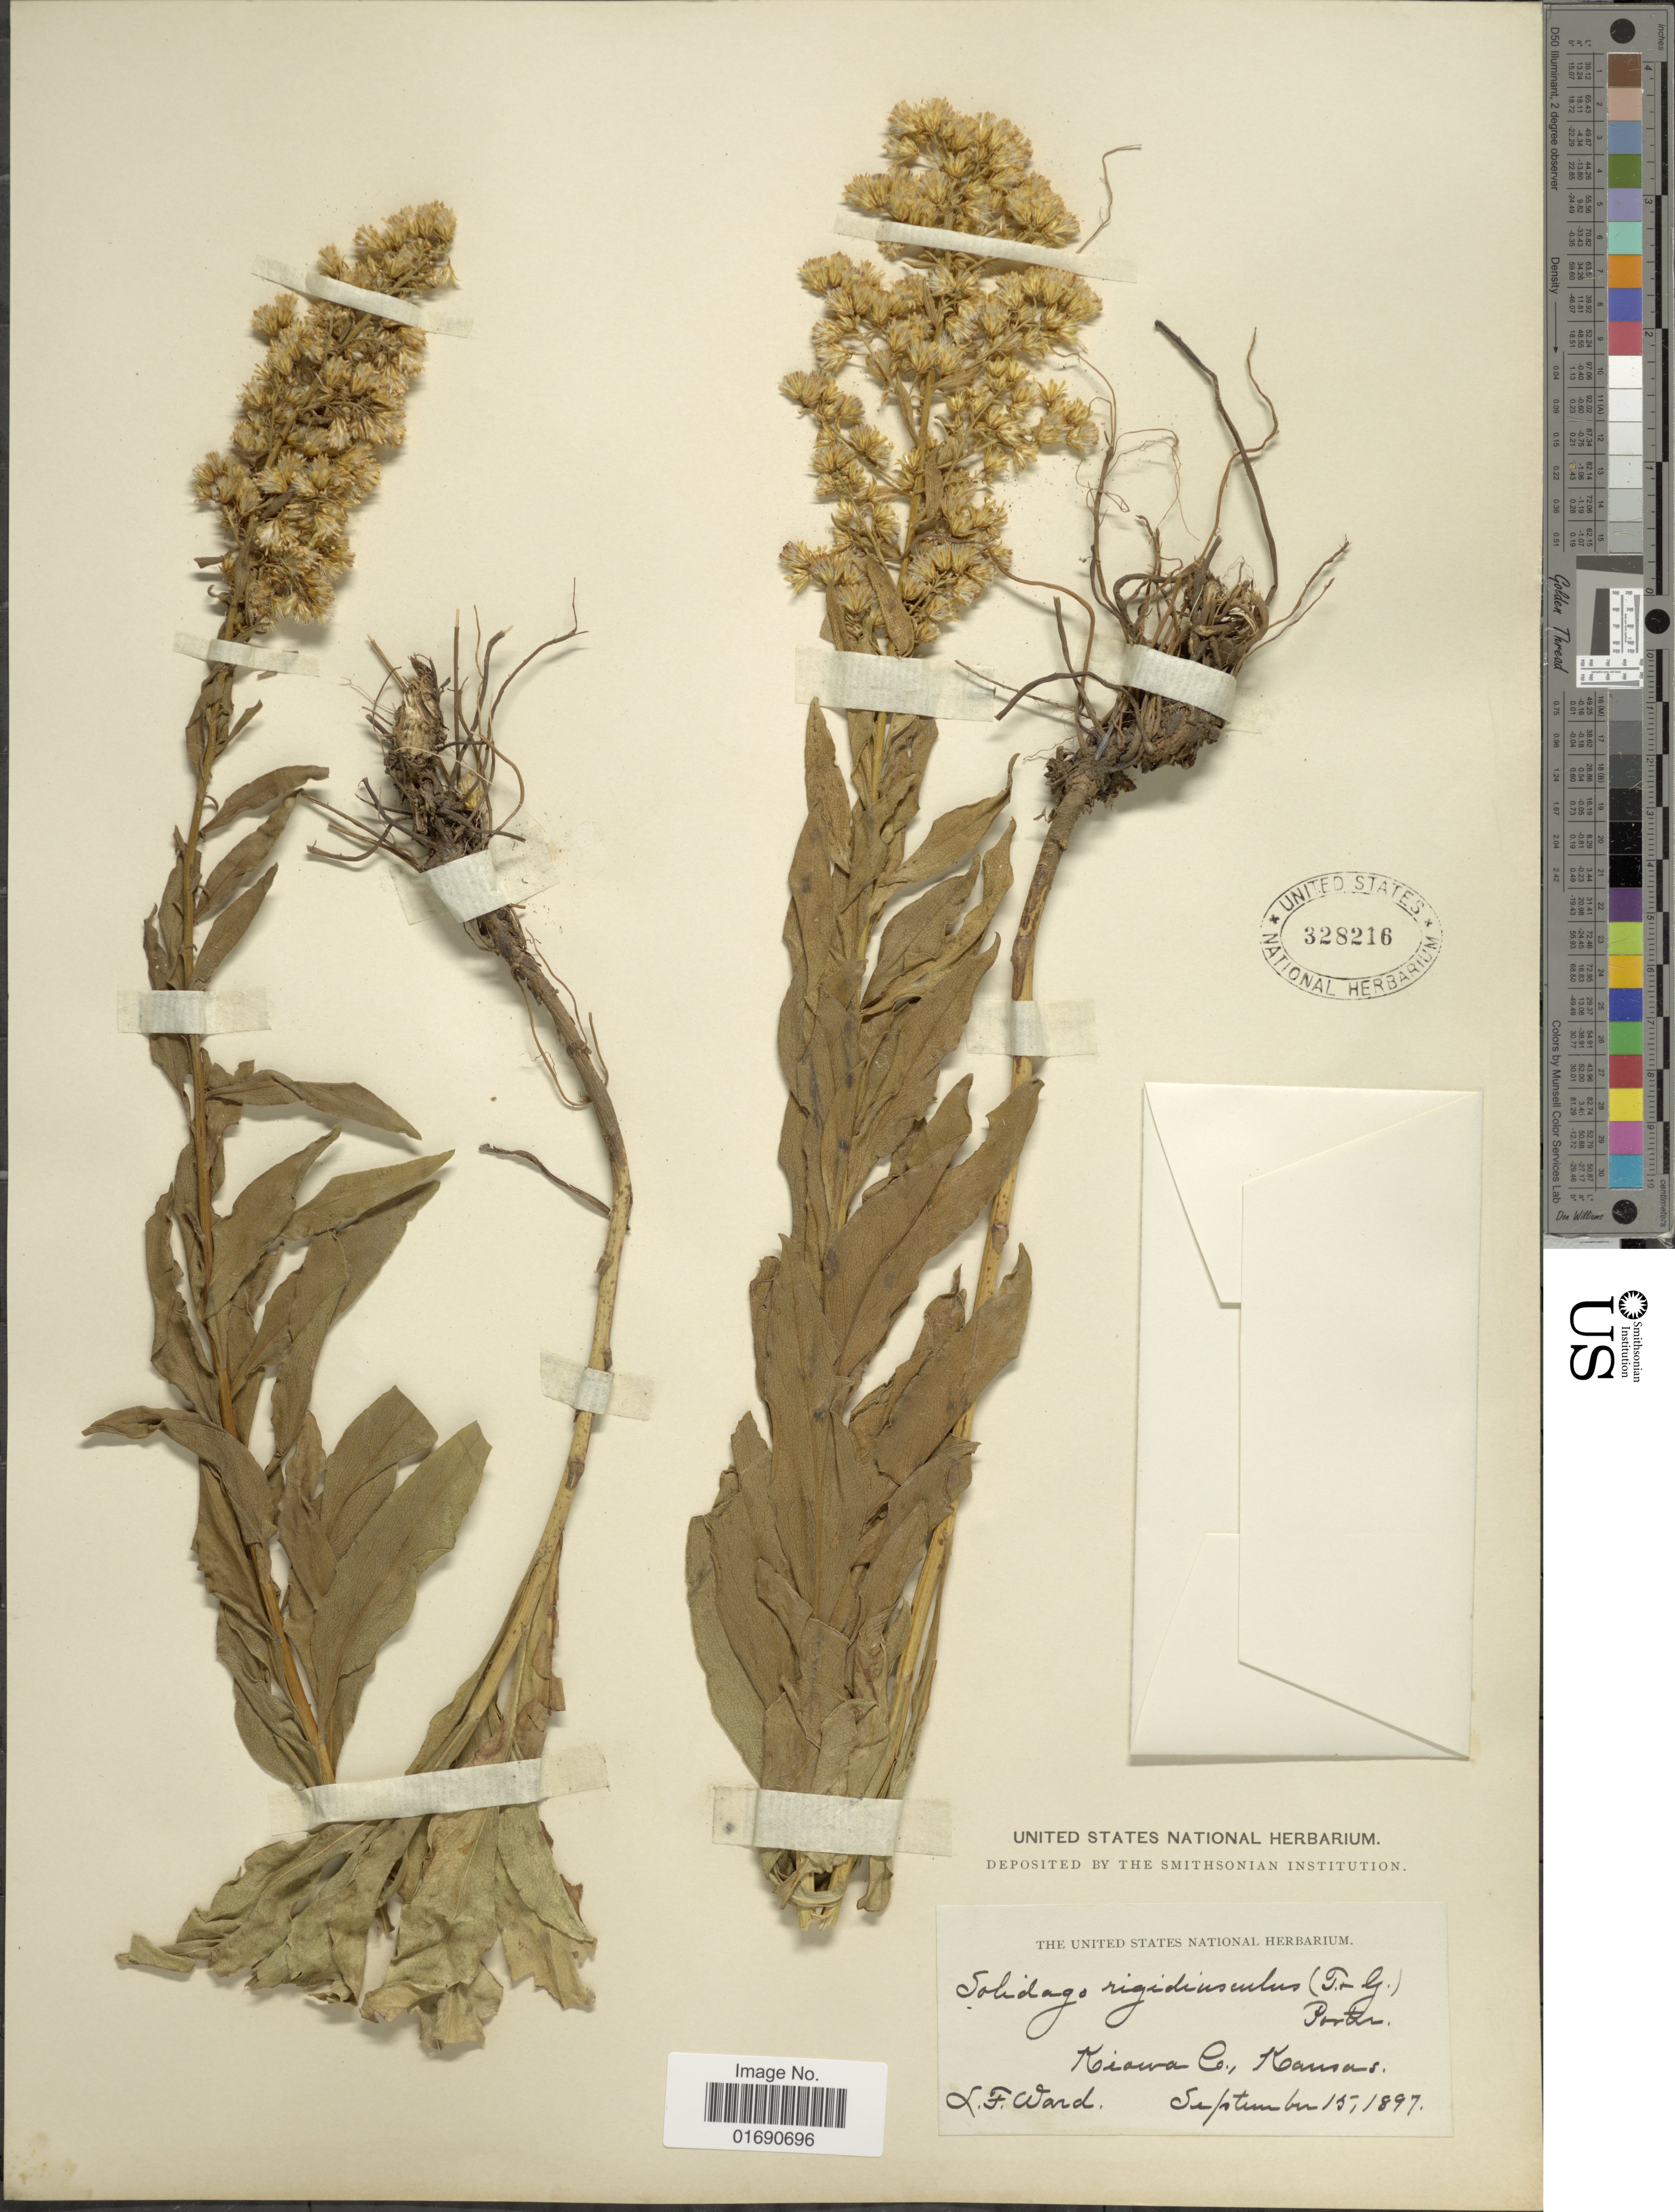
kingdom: Plantae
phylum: Tracheophyta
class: Magnoliopsida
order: Asterales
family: Asteraceae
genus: Solidago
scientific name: Solidago speciosa var. rigidiuscula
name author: Torr. & A. Gray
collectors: L. Ward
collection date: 1897-09-15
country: United States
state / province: Kansas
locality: Kiawa Co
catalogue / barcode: US 328216